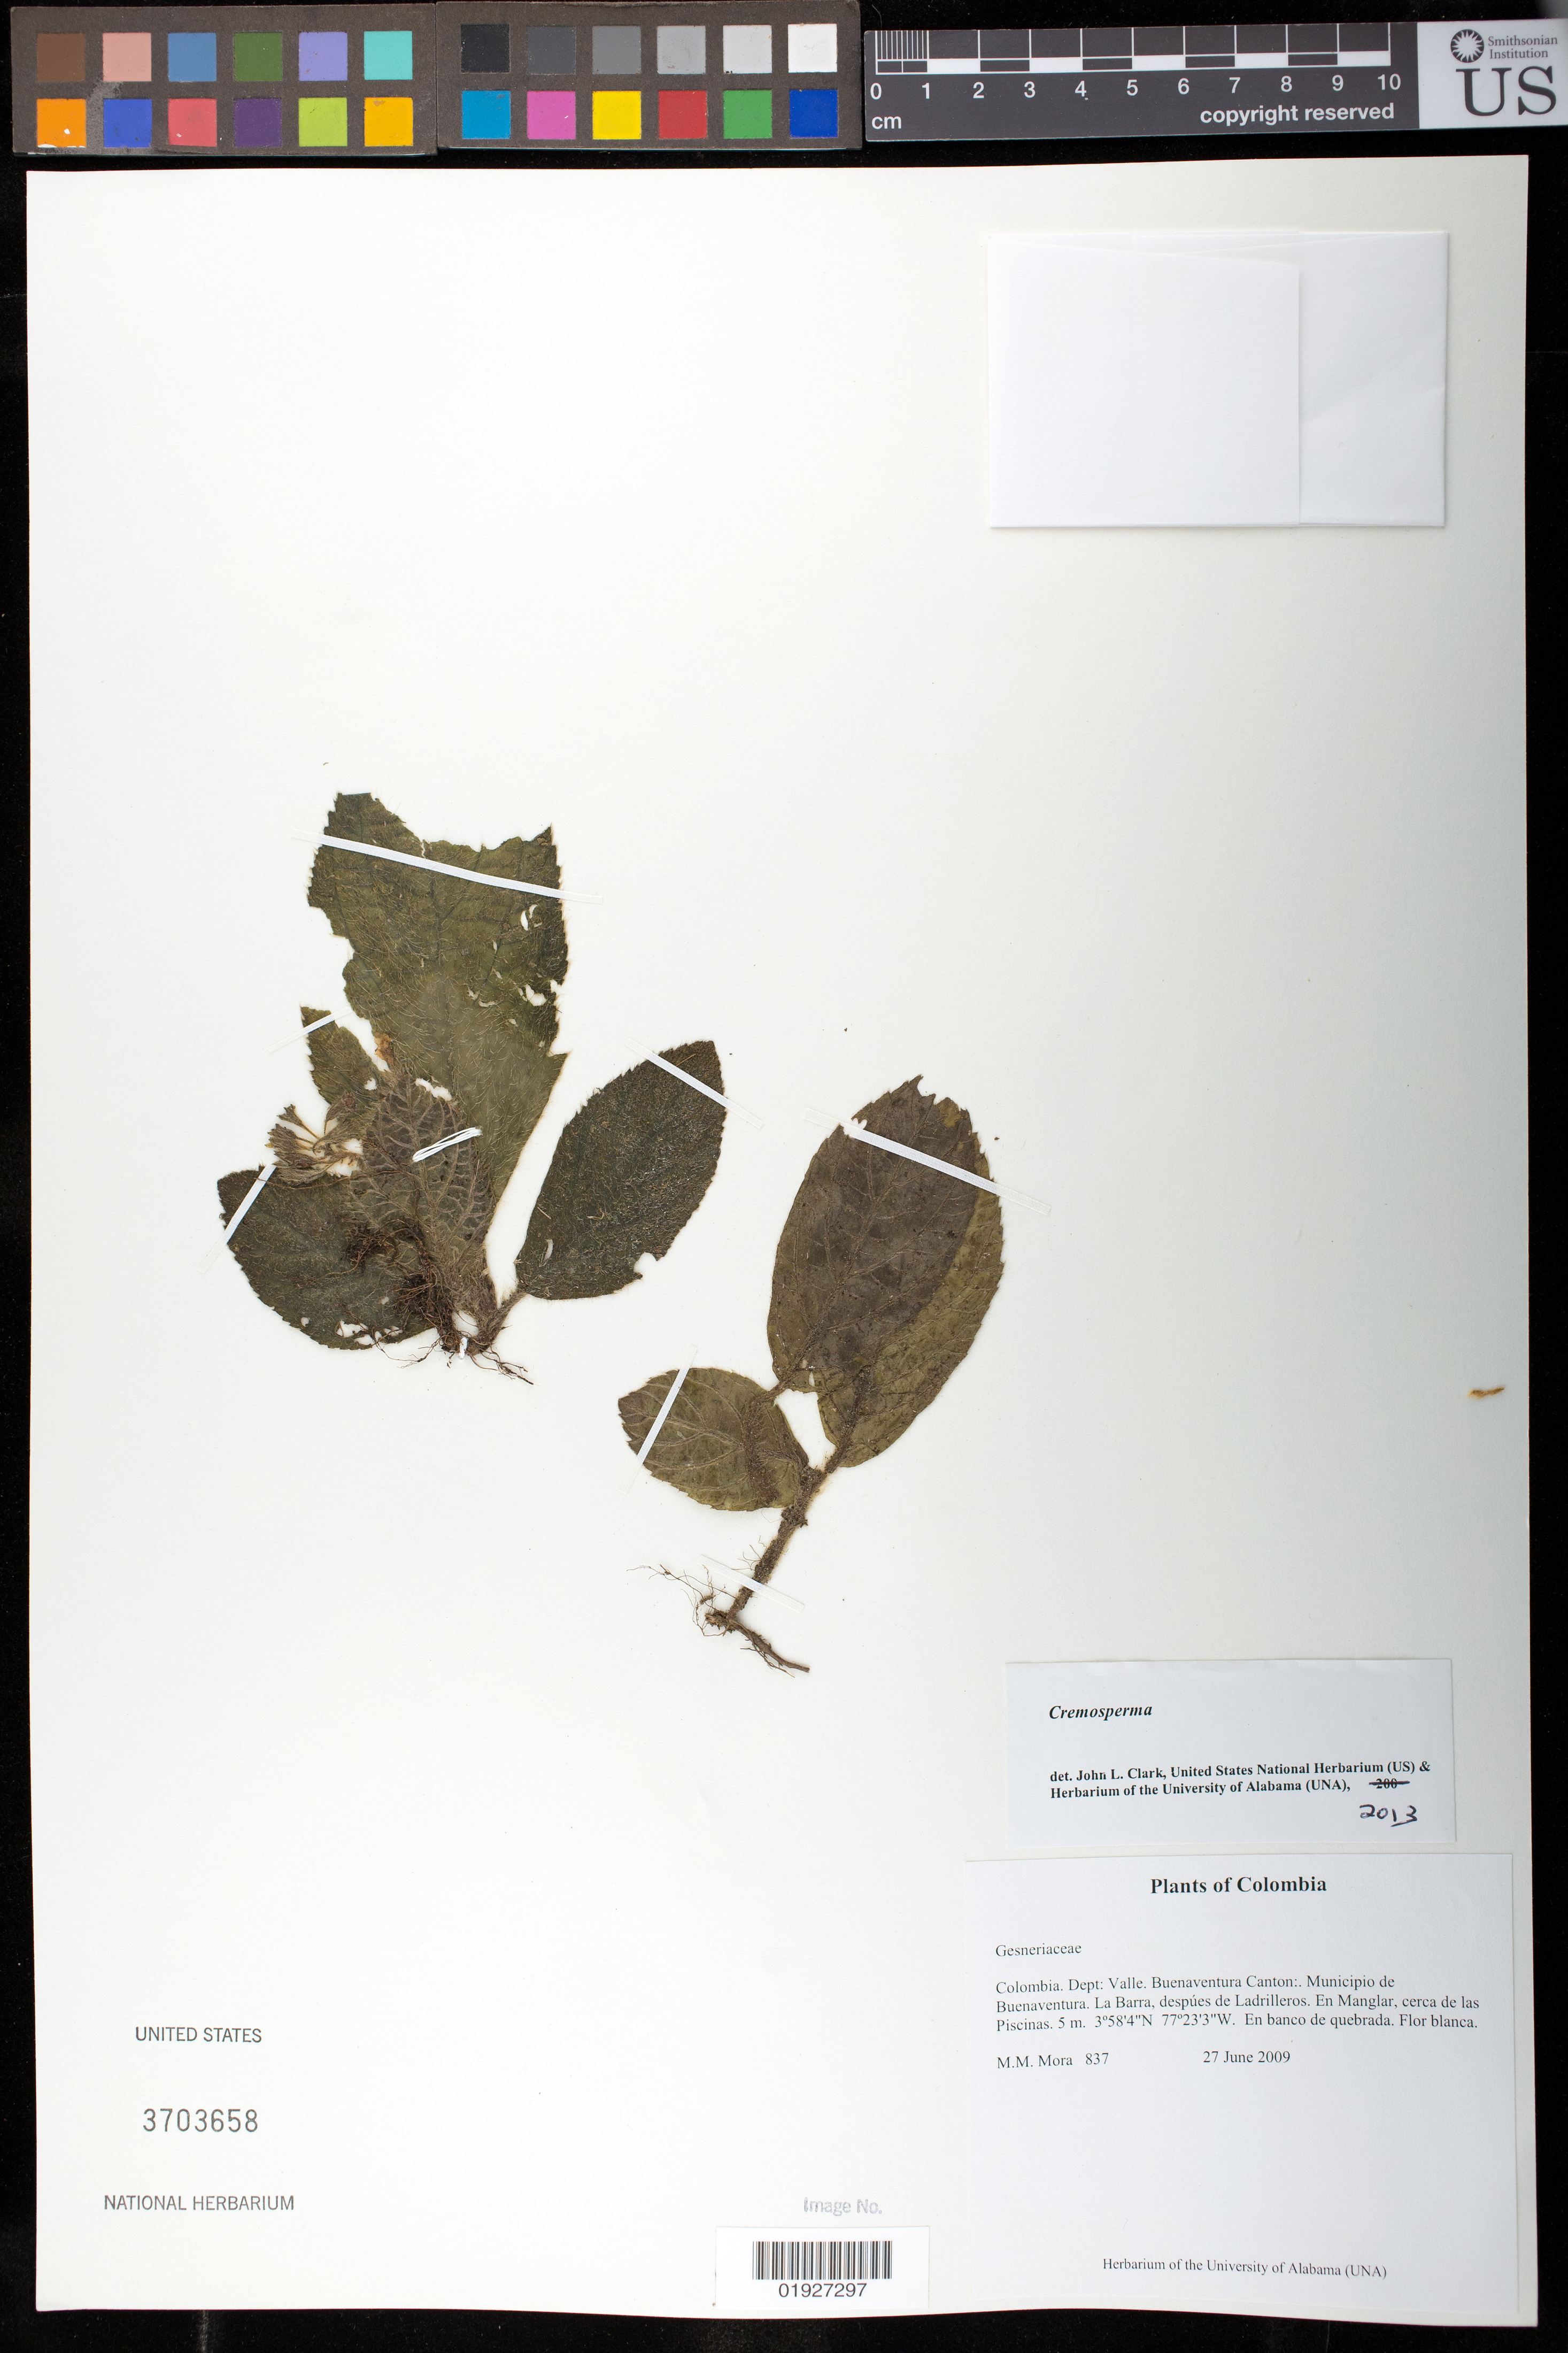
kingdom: Plantae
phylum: Tracheophyta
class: Magnoliopsida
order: Lamiales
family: Gesneriaceae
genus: Cremosperma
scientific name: Cremosperma sp.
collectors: M. M. Mora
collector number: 837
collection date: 2009-06-27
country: Colombia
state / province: Valle del Cauca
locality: Buenaventura Canton: Muncipio de Buenaventura. La Barra, despues de Ladrilleros. En Manglar, cerca de las Piscinas.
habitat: En banco de quebrada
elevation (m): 5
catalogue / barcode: US 3703658